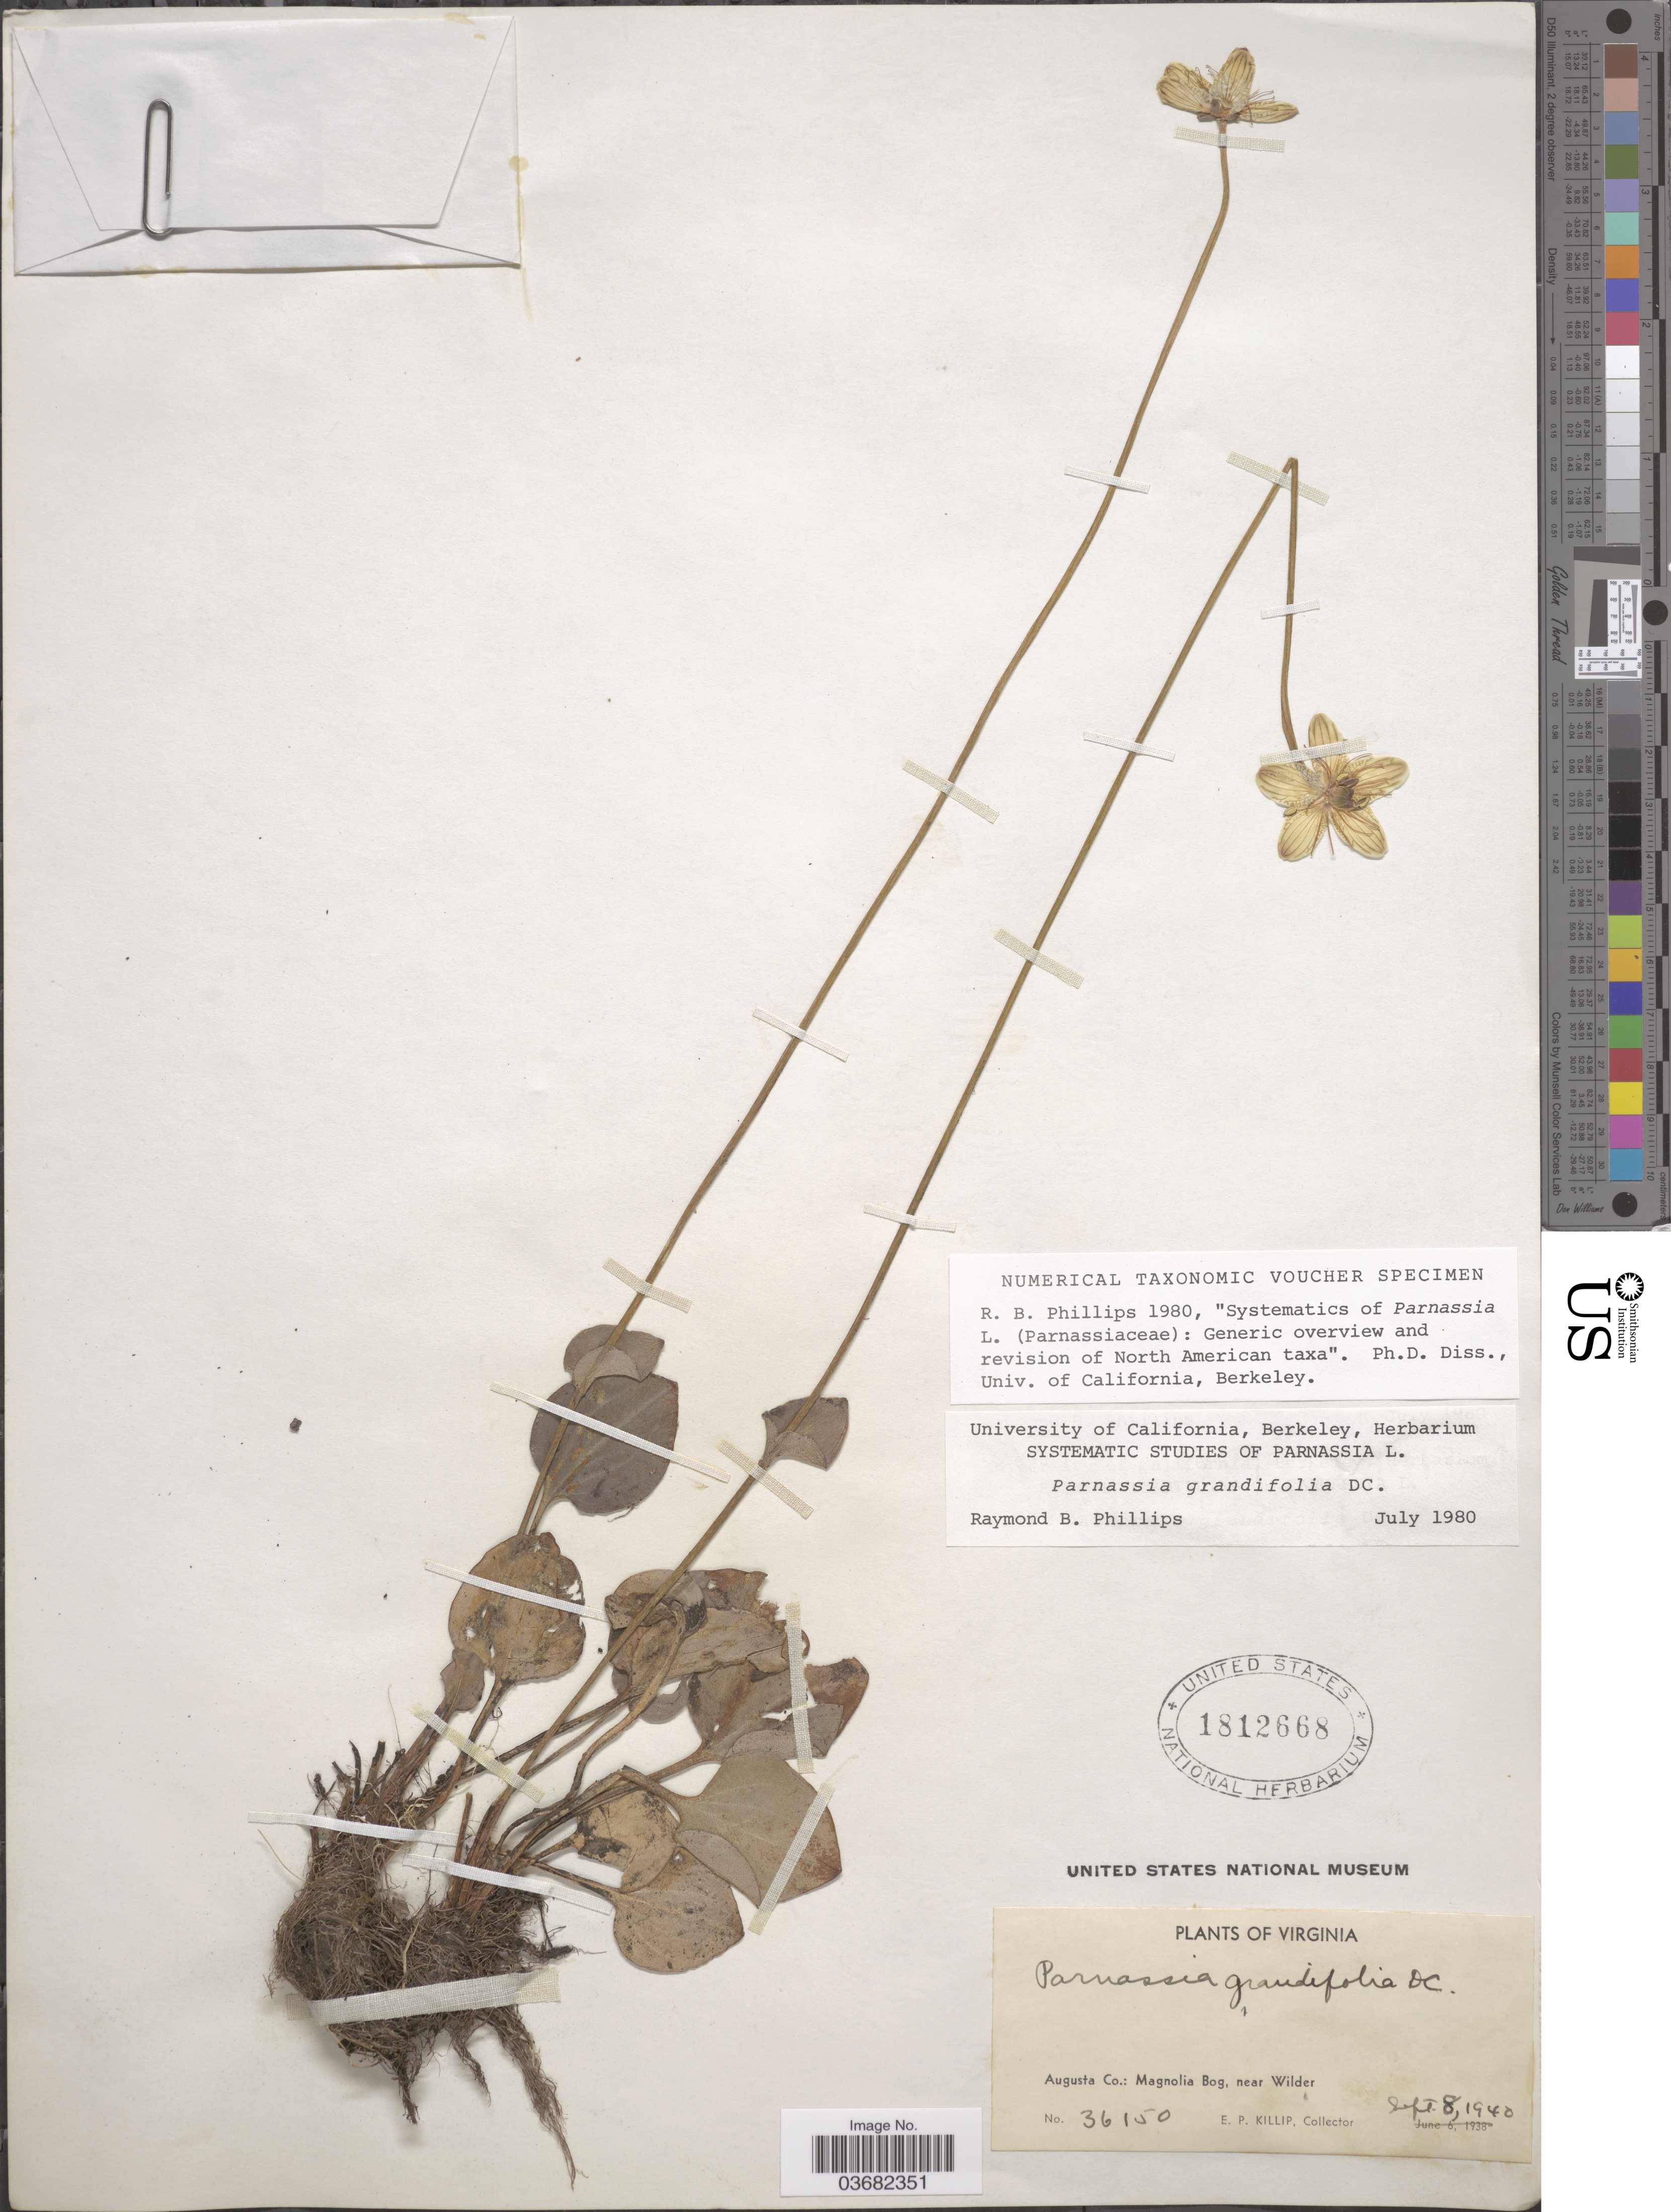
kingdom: Plantae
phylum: Tracheophyta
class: Magnoliopsida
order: Celastrales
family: Parnassiaceae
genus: Parnassia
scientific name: Parnassia grandifolia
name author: DC.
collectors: E. P. Killip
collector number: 36150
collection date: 1940-09-08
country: United States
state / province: Virginia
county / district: Augusta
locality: Augusta Co.: Magnolia Bog, near Wilder.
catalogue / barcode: US 1812668